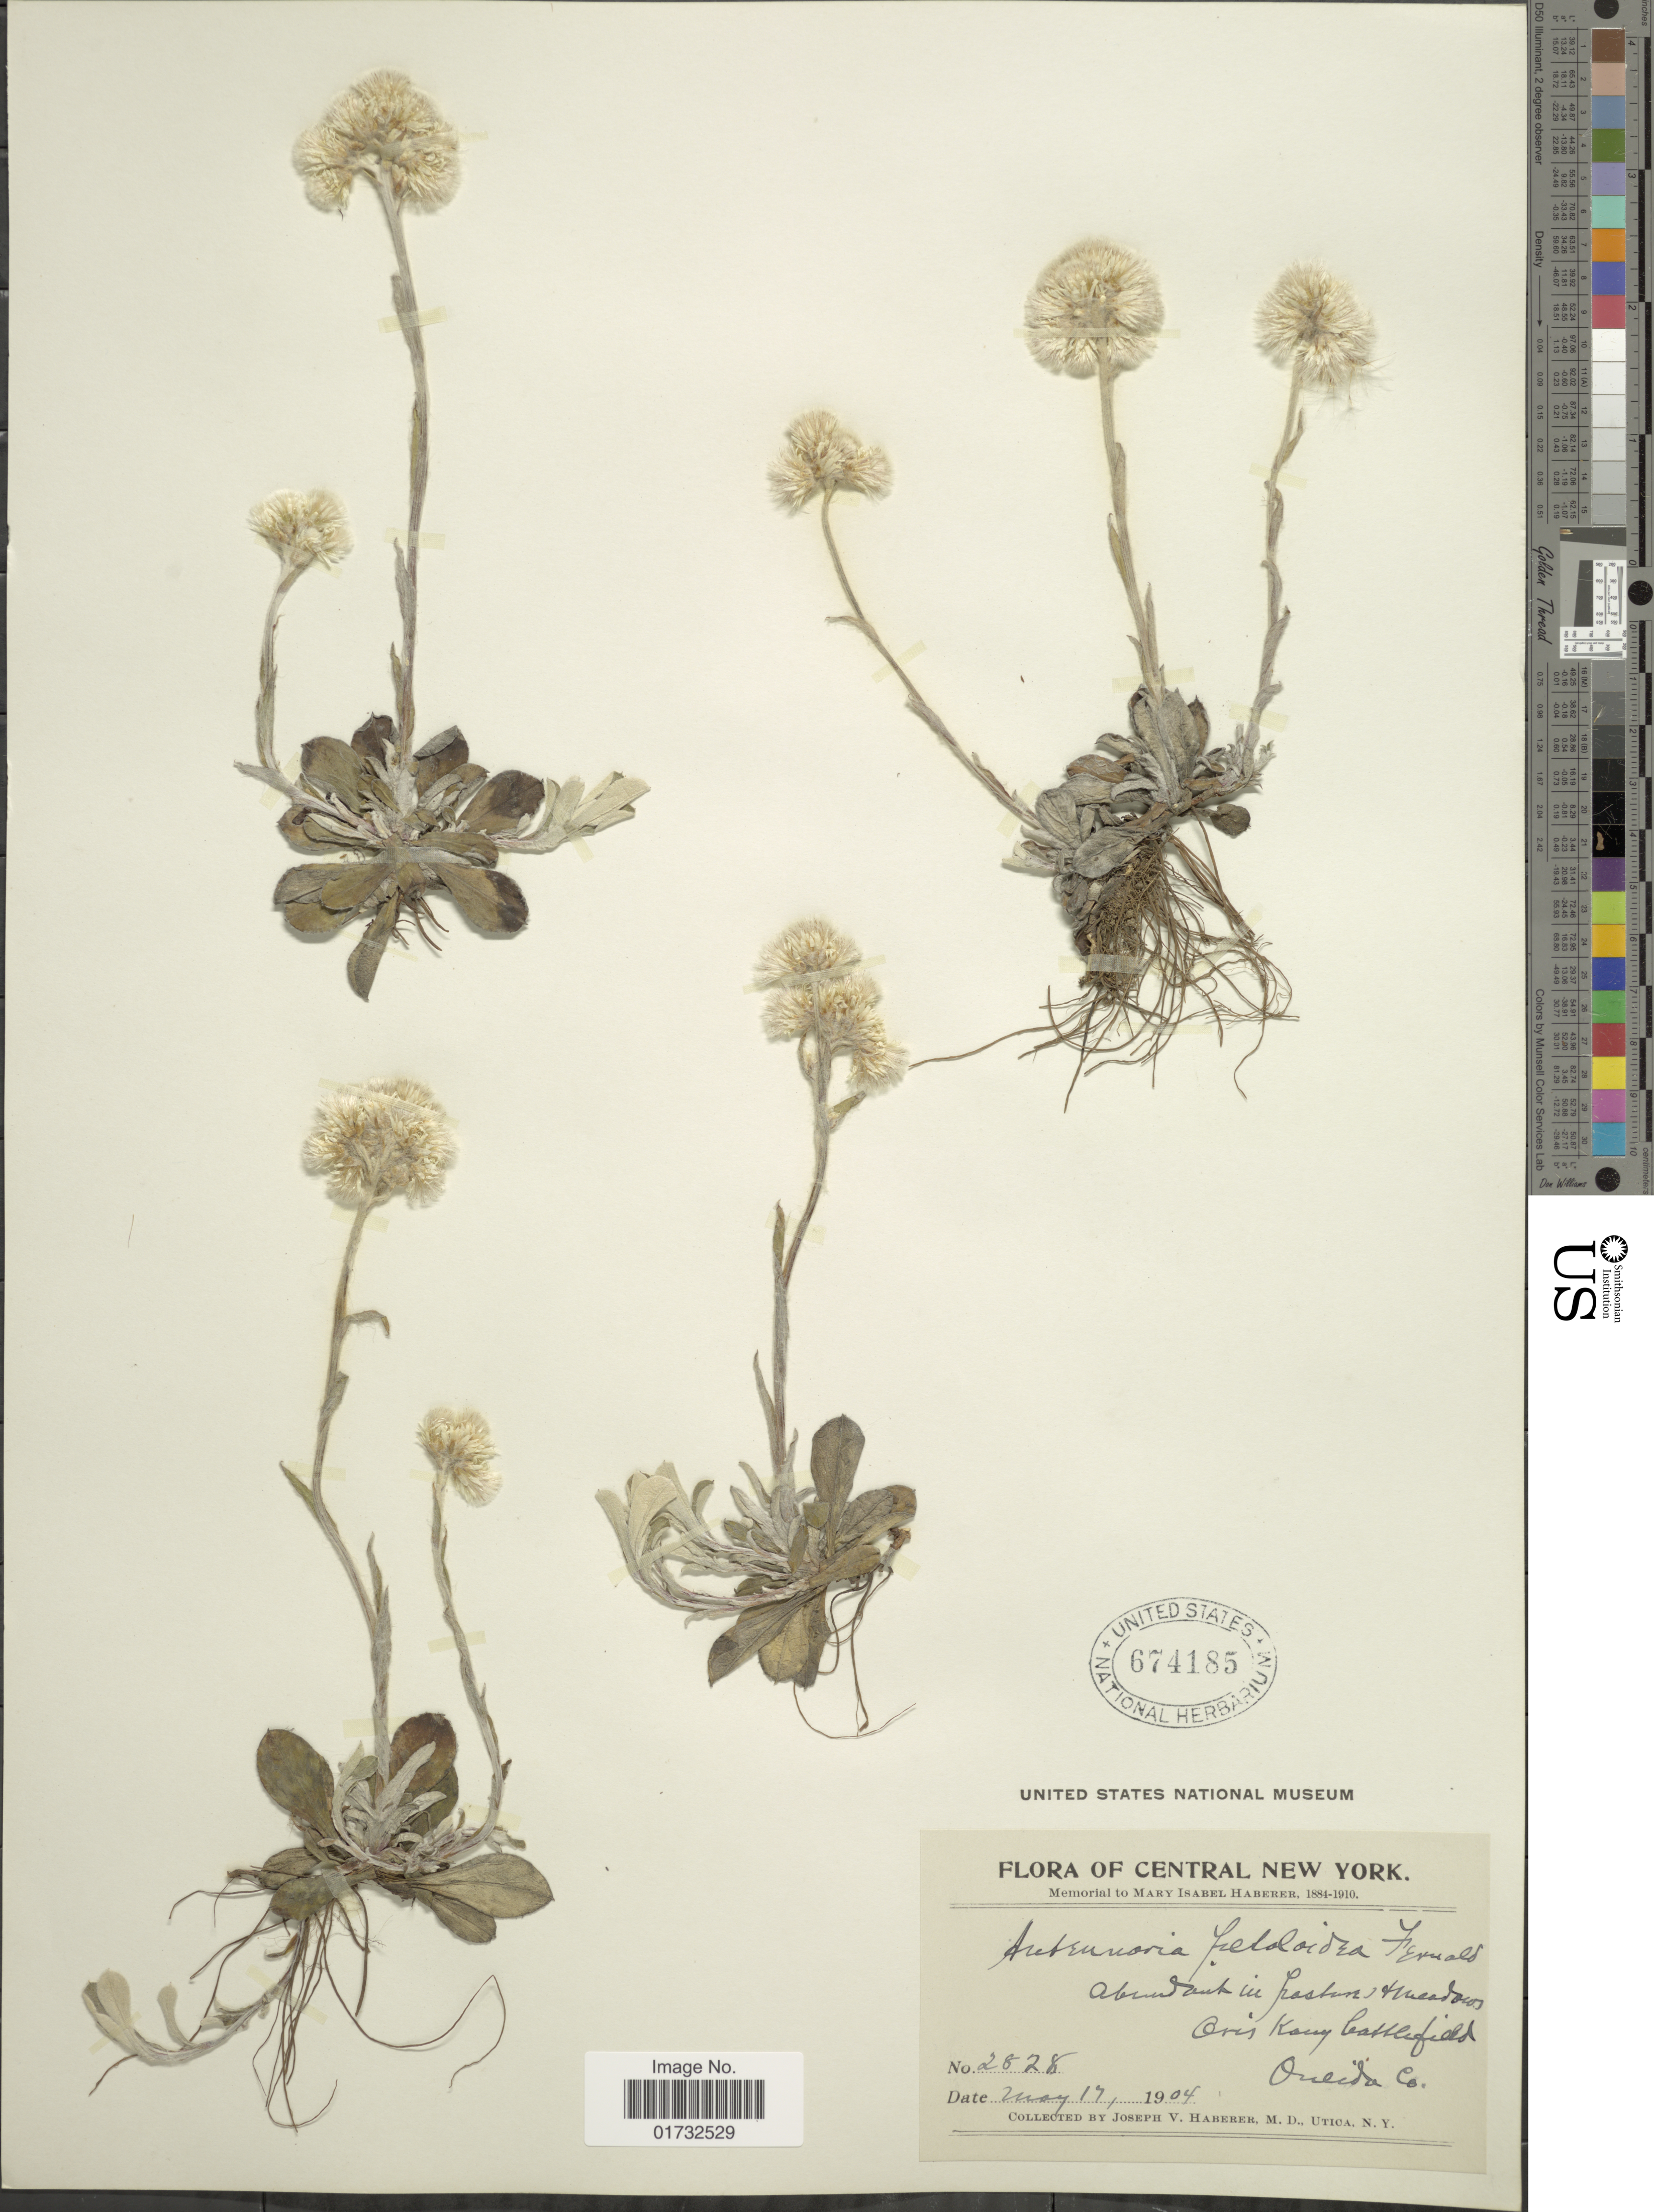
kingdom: Plantae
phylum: Tracheophyta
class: Magnoliopsida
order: Asterales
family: Asteraceae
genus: Antennaria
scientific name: Antennaria petaloidea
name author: (Fernald) Fernald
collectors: J. V. Haberer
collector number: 2828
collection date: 1904-05-17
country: United States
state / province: New York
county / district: Oneida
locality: Central New York. Oriskany battlefield. Oneida Co.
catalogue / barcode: US 674185